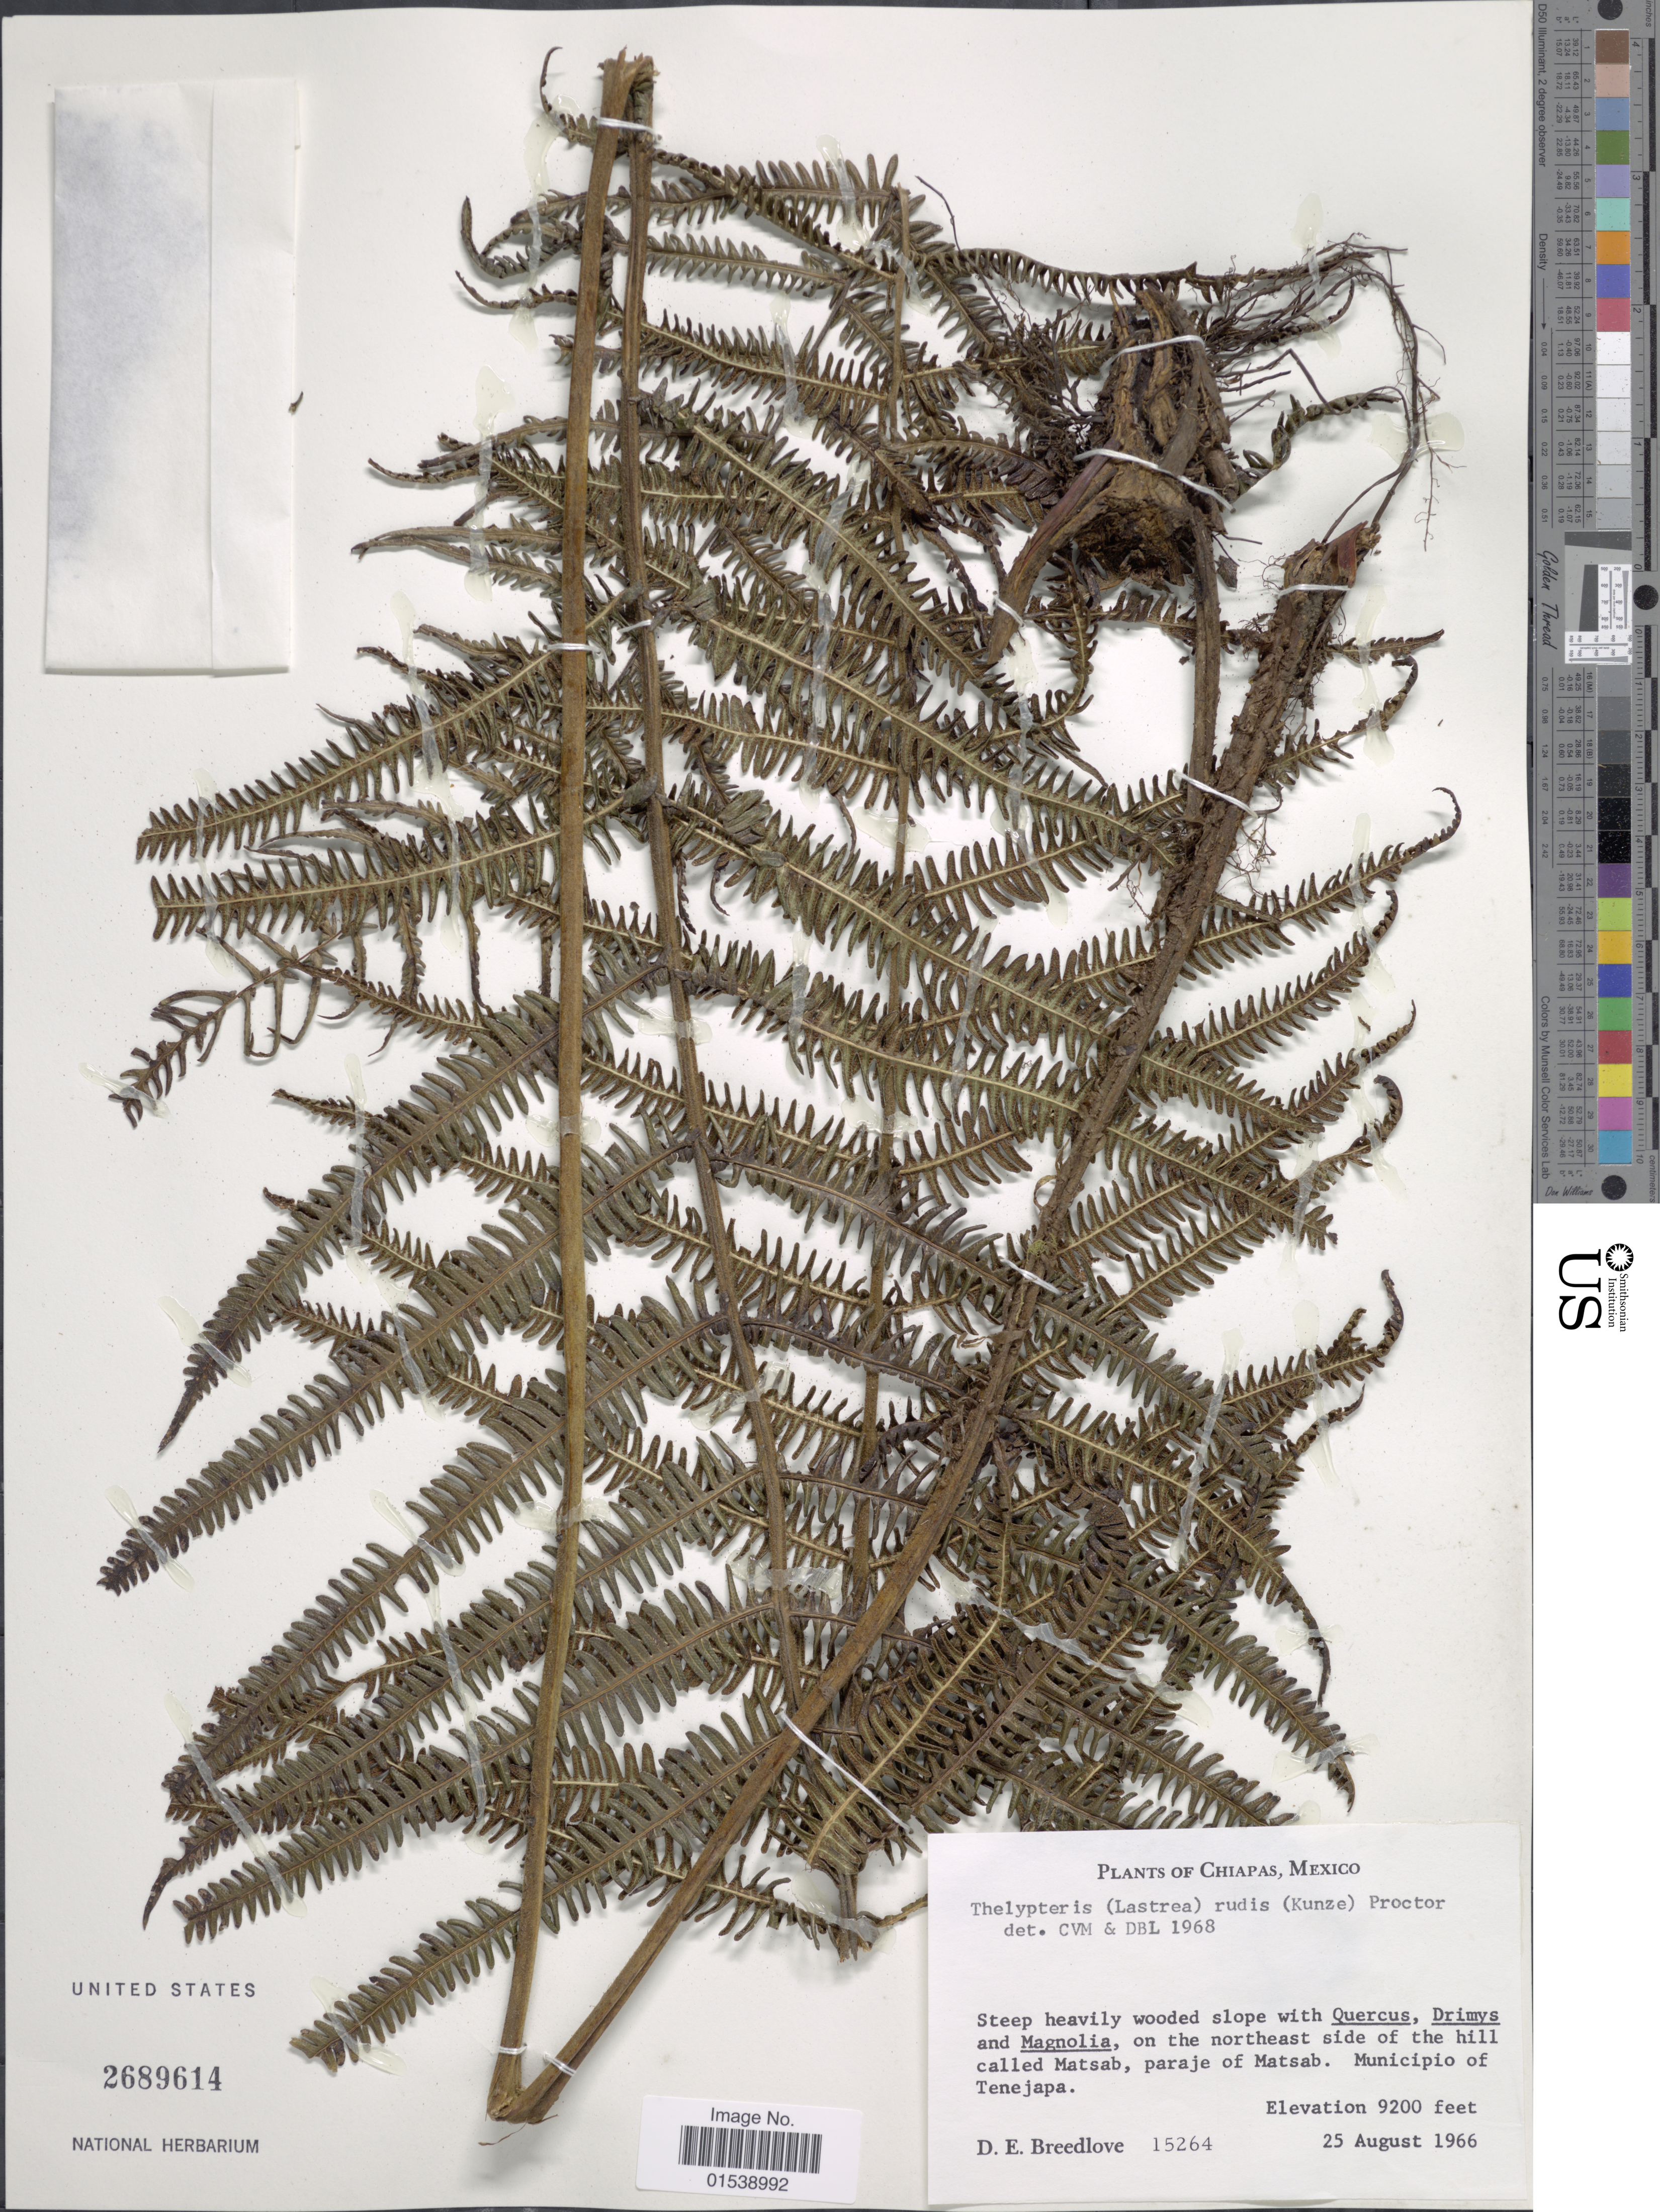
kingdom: Plantae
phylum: Tracheophyta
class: Polypodiopsida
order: Polypodiales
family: Thelypteridaceae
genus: Amauropelta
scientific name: Amauropelta rudis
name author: (Kunze) Pic. Serm.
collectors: D. E. Breedlove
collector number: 15264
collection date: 1966-08-25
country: Mexico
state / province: Chiapas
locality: On the northeast side of the hill called Matsab, paraje of Matsab, Municipio of Tenejapa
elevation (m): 2804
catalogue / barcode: US 2689614